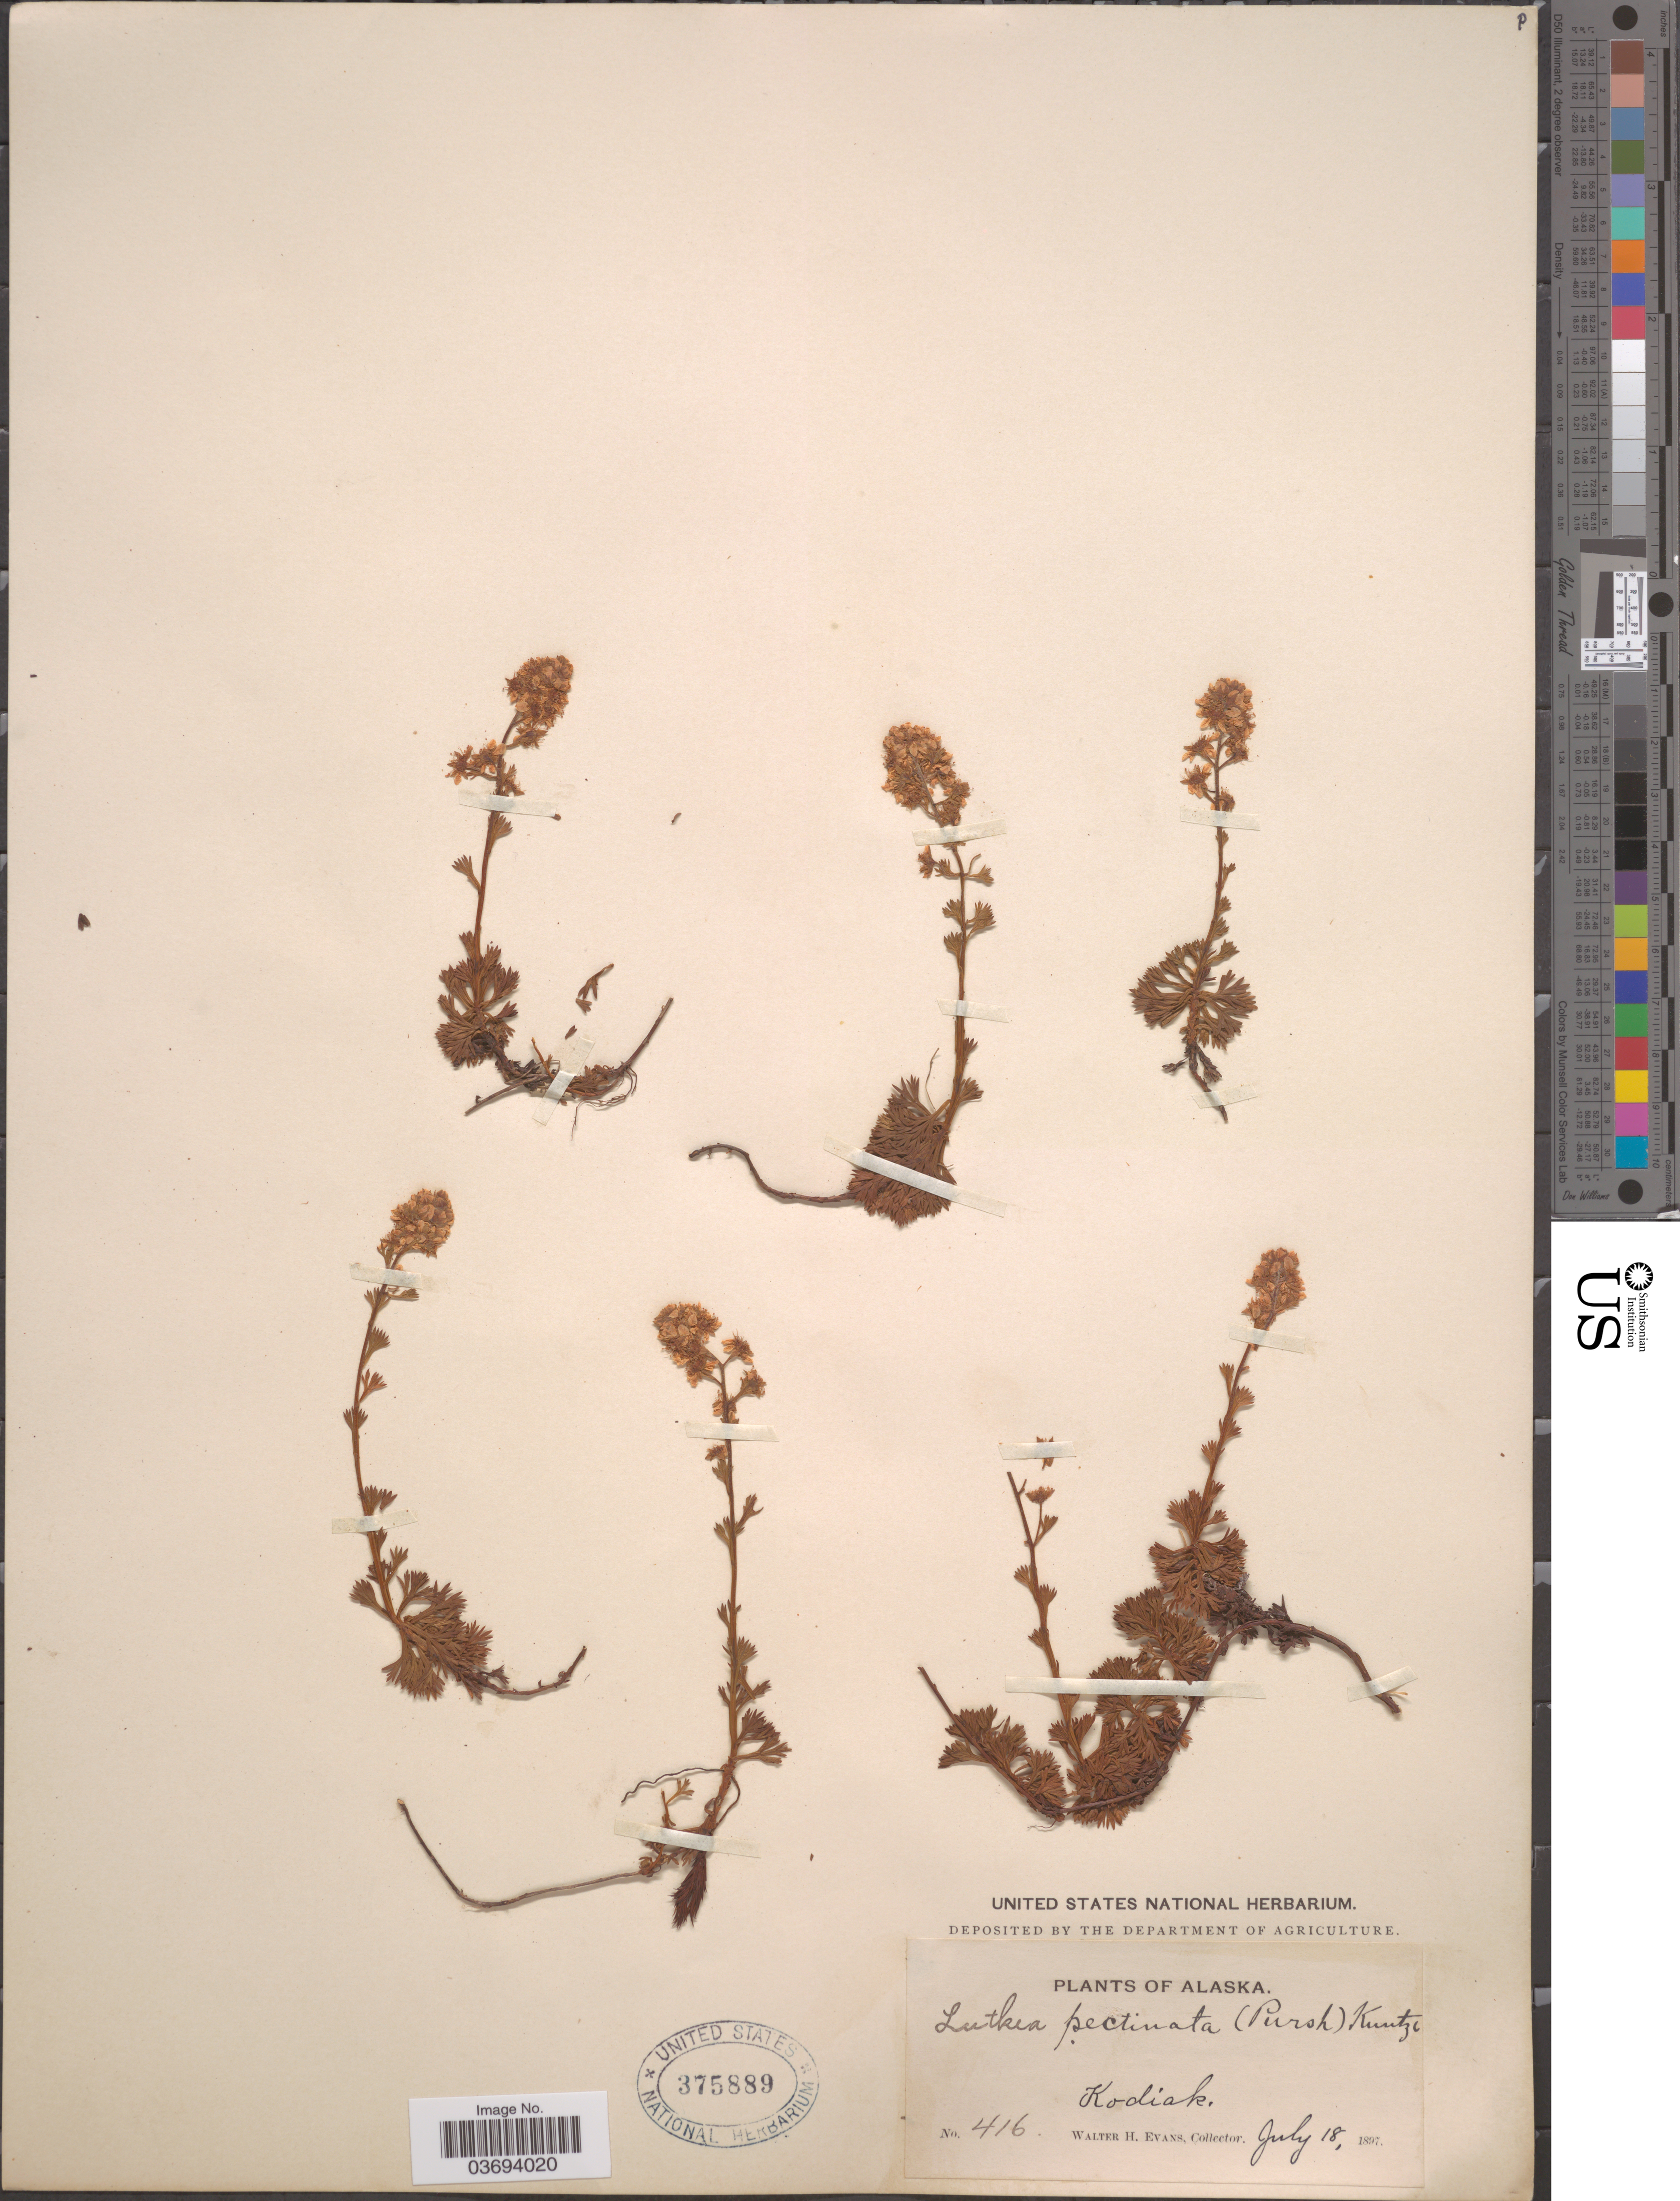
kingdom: Plantae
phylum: Tracheophyta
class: Magnoliopsida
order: Rosales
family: Rosaceae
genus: Luetkea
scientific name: Luetkea pectinata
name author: (Pursh) Kuntze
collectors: W. H. Evans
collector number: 416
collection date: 1897-07-18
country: United States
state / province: Alaska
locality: Kodiak.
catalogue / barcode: US 375889